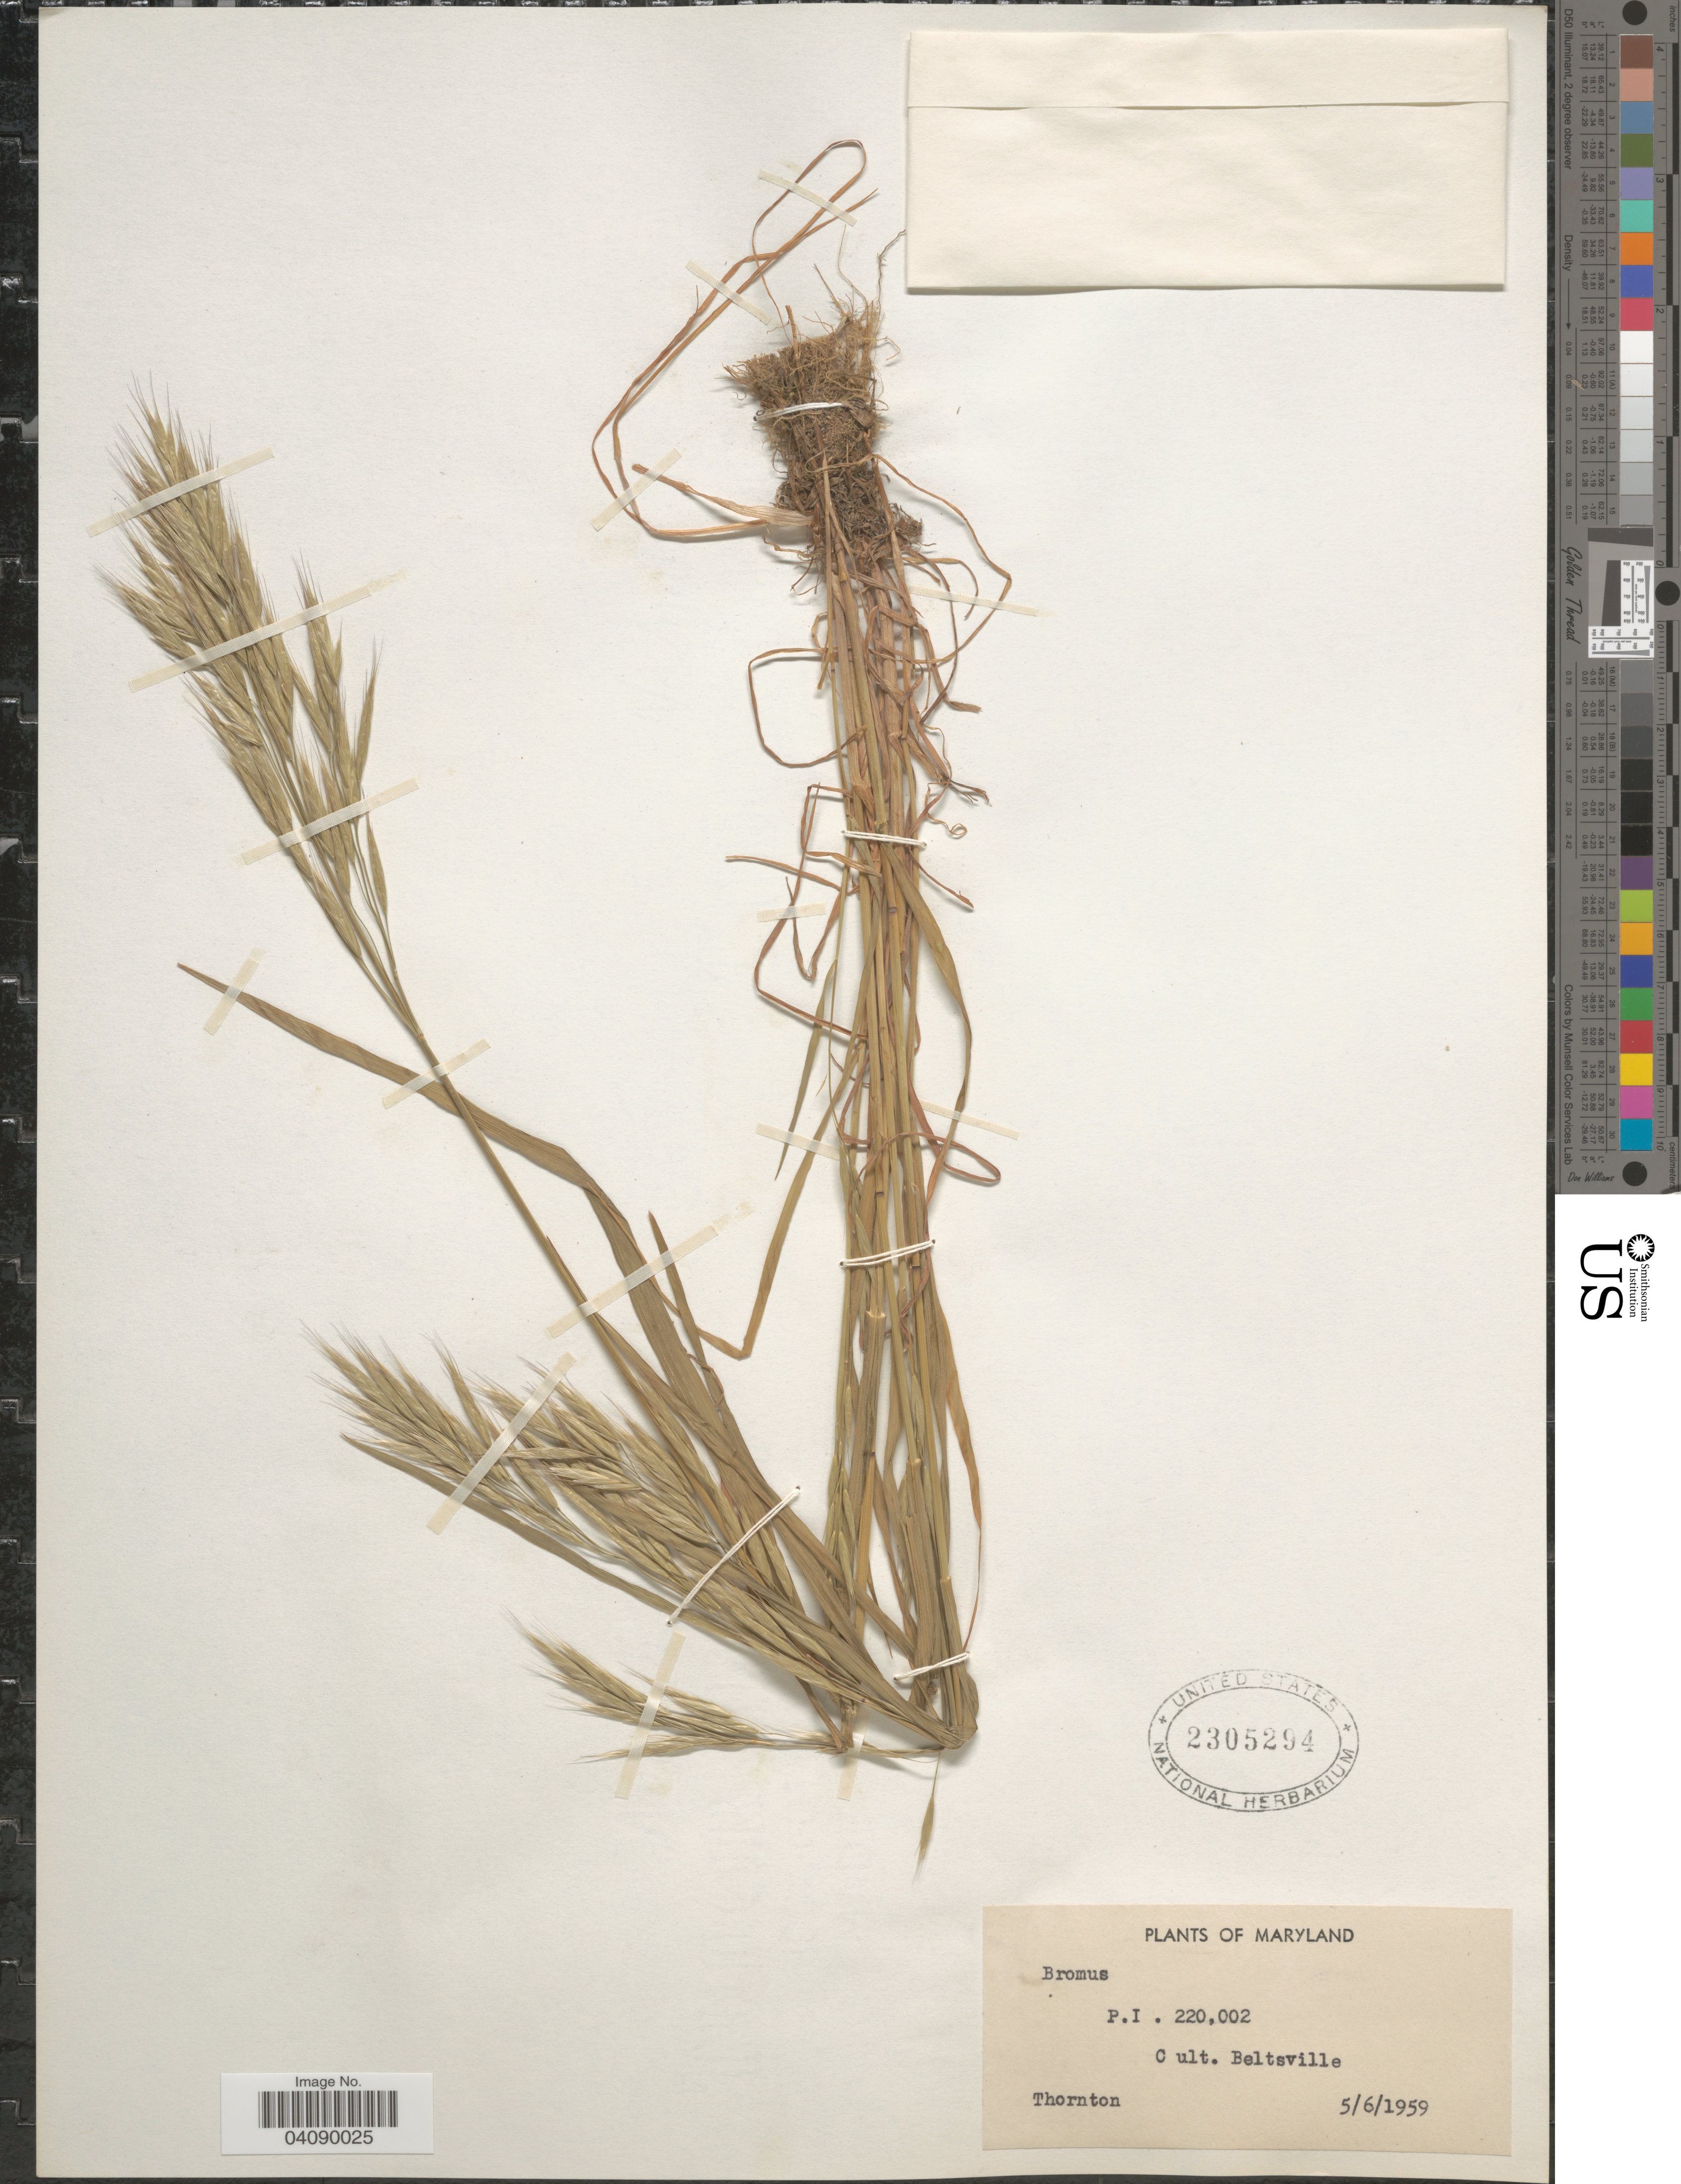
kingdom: Plantae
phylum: Tracheophyta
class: Liliopsida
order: Poales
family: Poaceae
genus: Bromus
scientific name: Bromus sp.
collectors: Thornton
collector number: P.I. 220002?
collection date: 1959-05-06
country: United States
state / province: Maryland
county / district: Prince George's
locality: Cult. Beltsville.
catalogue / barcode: US 2305294